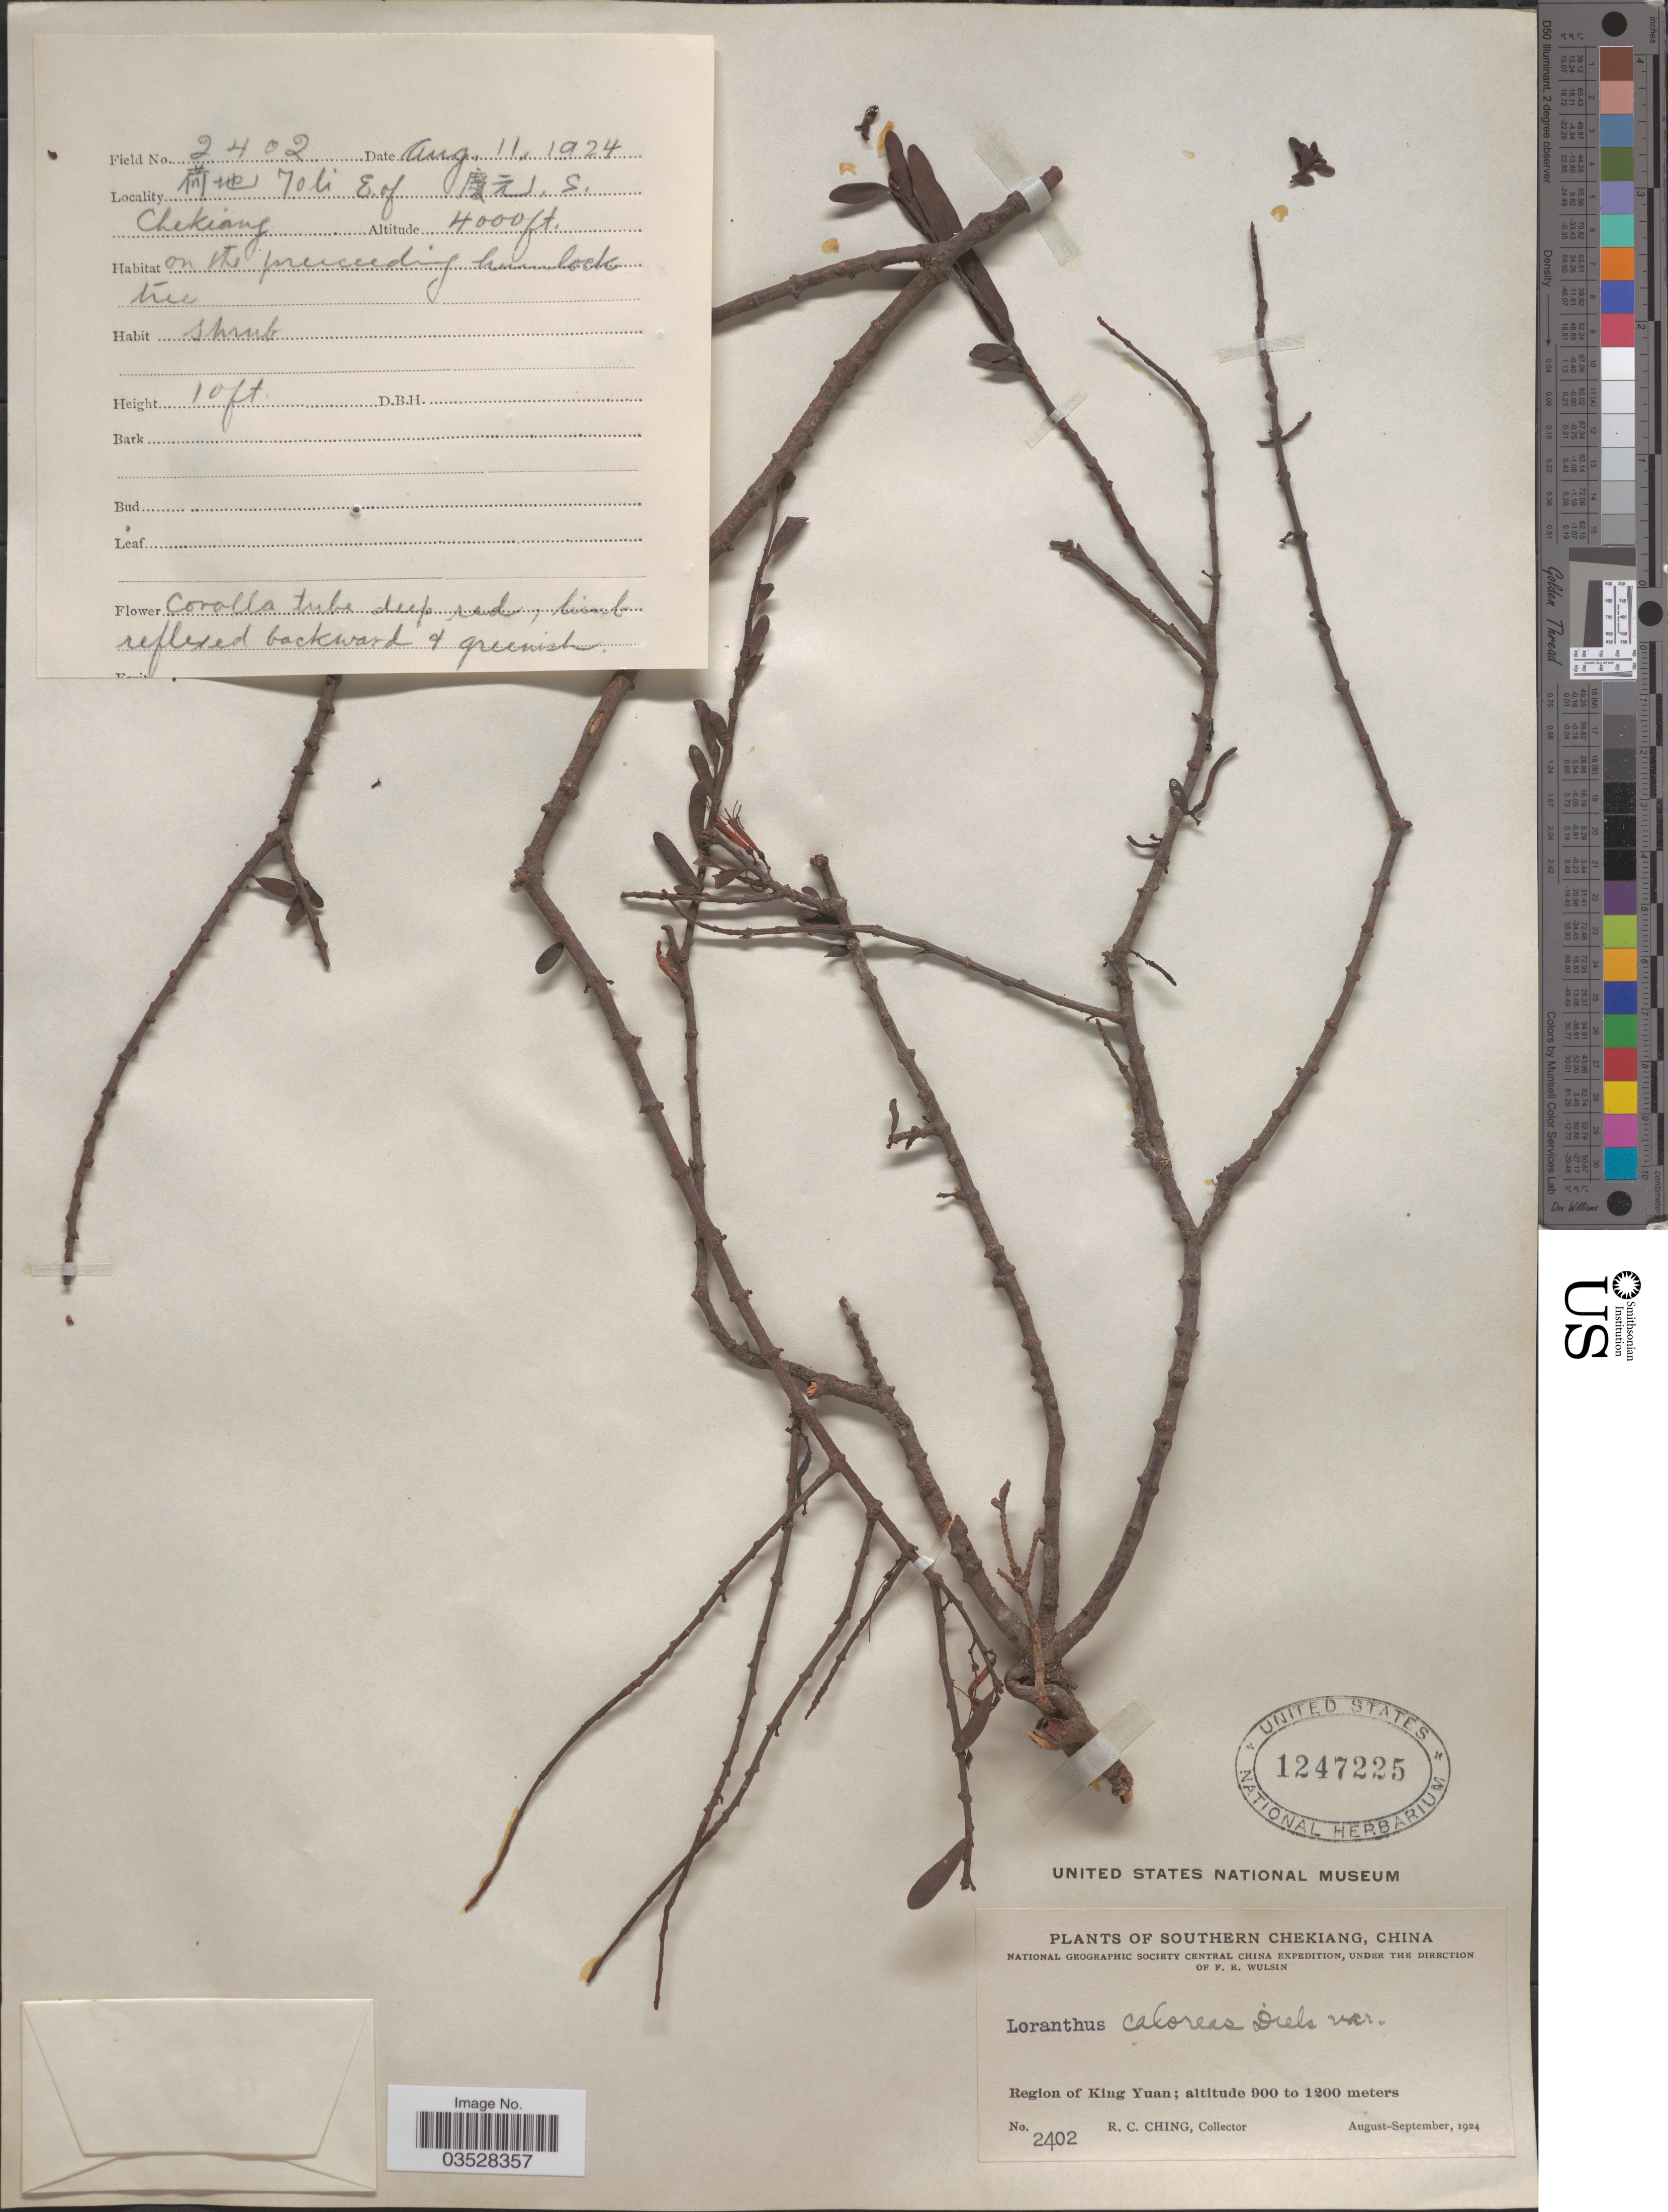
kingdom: Plantae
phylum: Tracheophyta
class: Magnoliopsida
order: Santalales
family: Loranthaceae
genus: Loranthus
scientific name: Loranthus caloreas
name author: Diels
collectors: R. C. Ching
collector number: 2402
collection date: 1924-08-11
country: China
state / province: Zhejiang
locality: Region of King Yuan. 70 li E. of .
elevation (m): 1219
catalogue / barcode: US 1247225